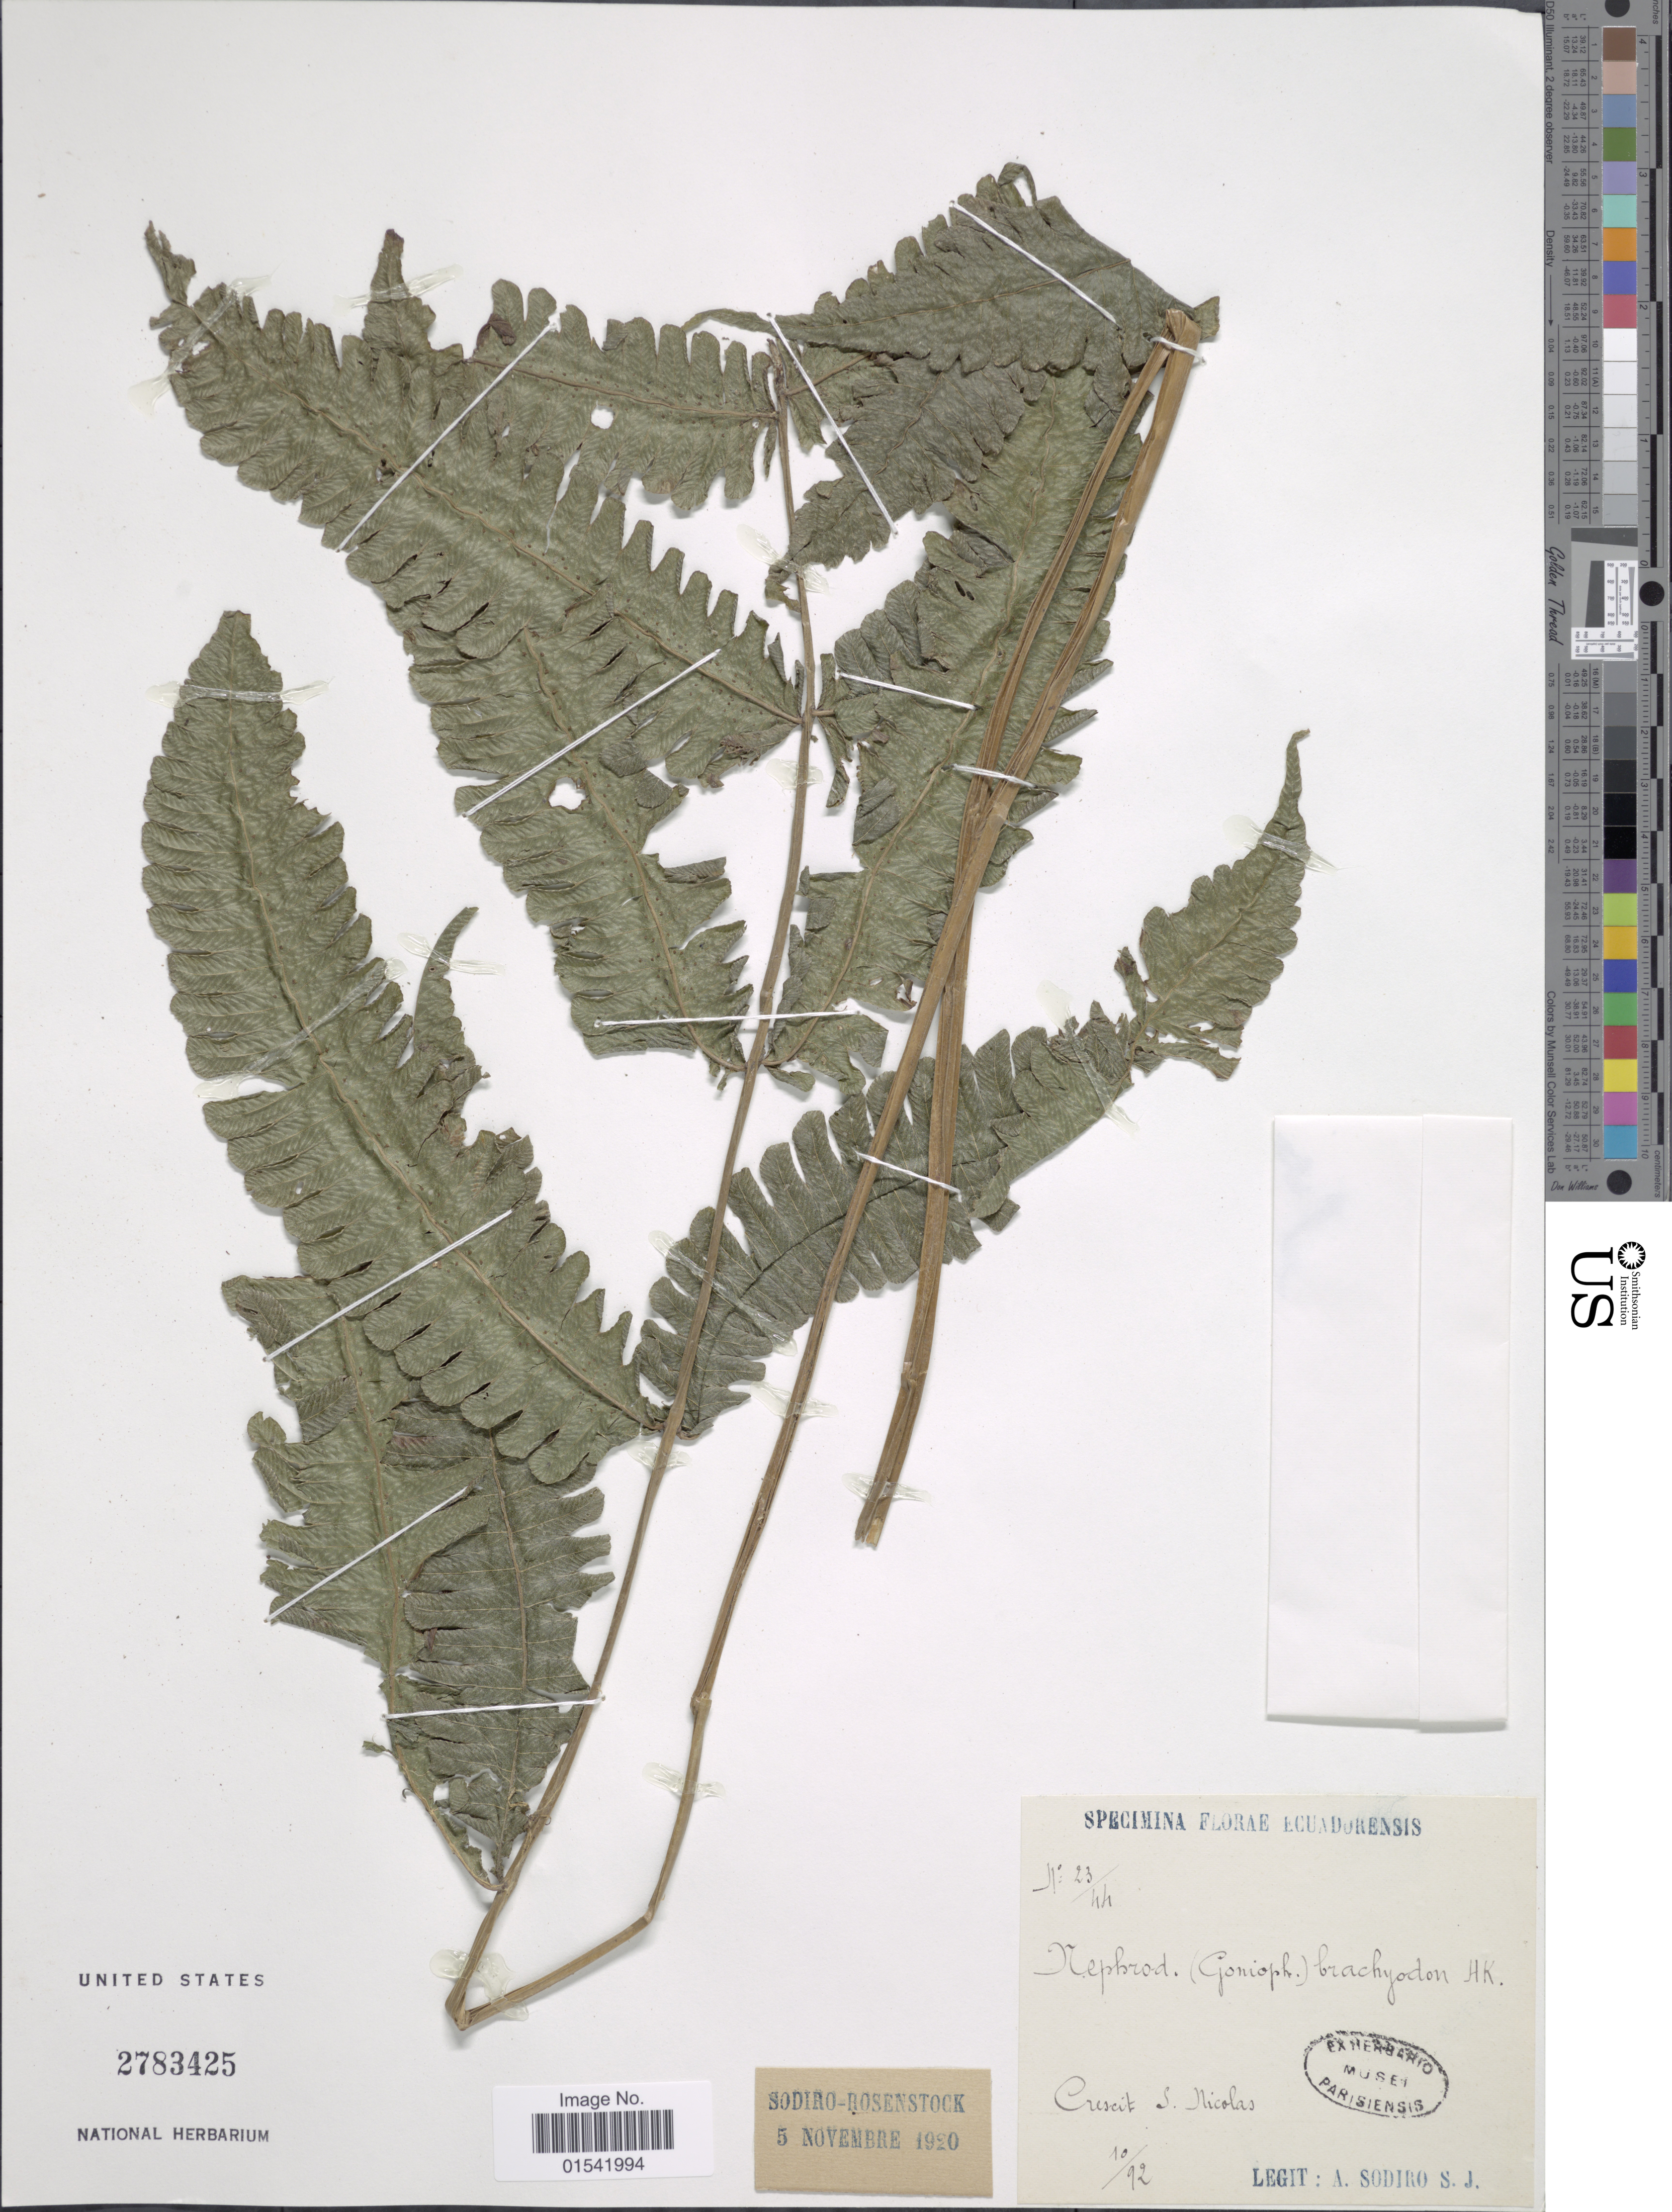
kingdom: Plantae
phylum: Tracheophyta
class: Polypodiopsida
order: Polypodiales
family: Thelypteridaceae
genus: Steiropteris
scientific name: Steiropteris glandulosa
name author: (Hook. f.) Pic. Serm.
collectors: A. Sodiro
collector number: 23/44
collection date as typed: Transcribed d/m/y: /10/92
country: Ecuador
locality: Crescit S. Nicolas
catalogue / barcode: US 2783425